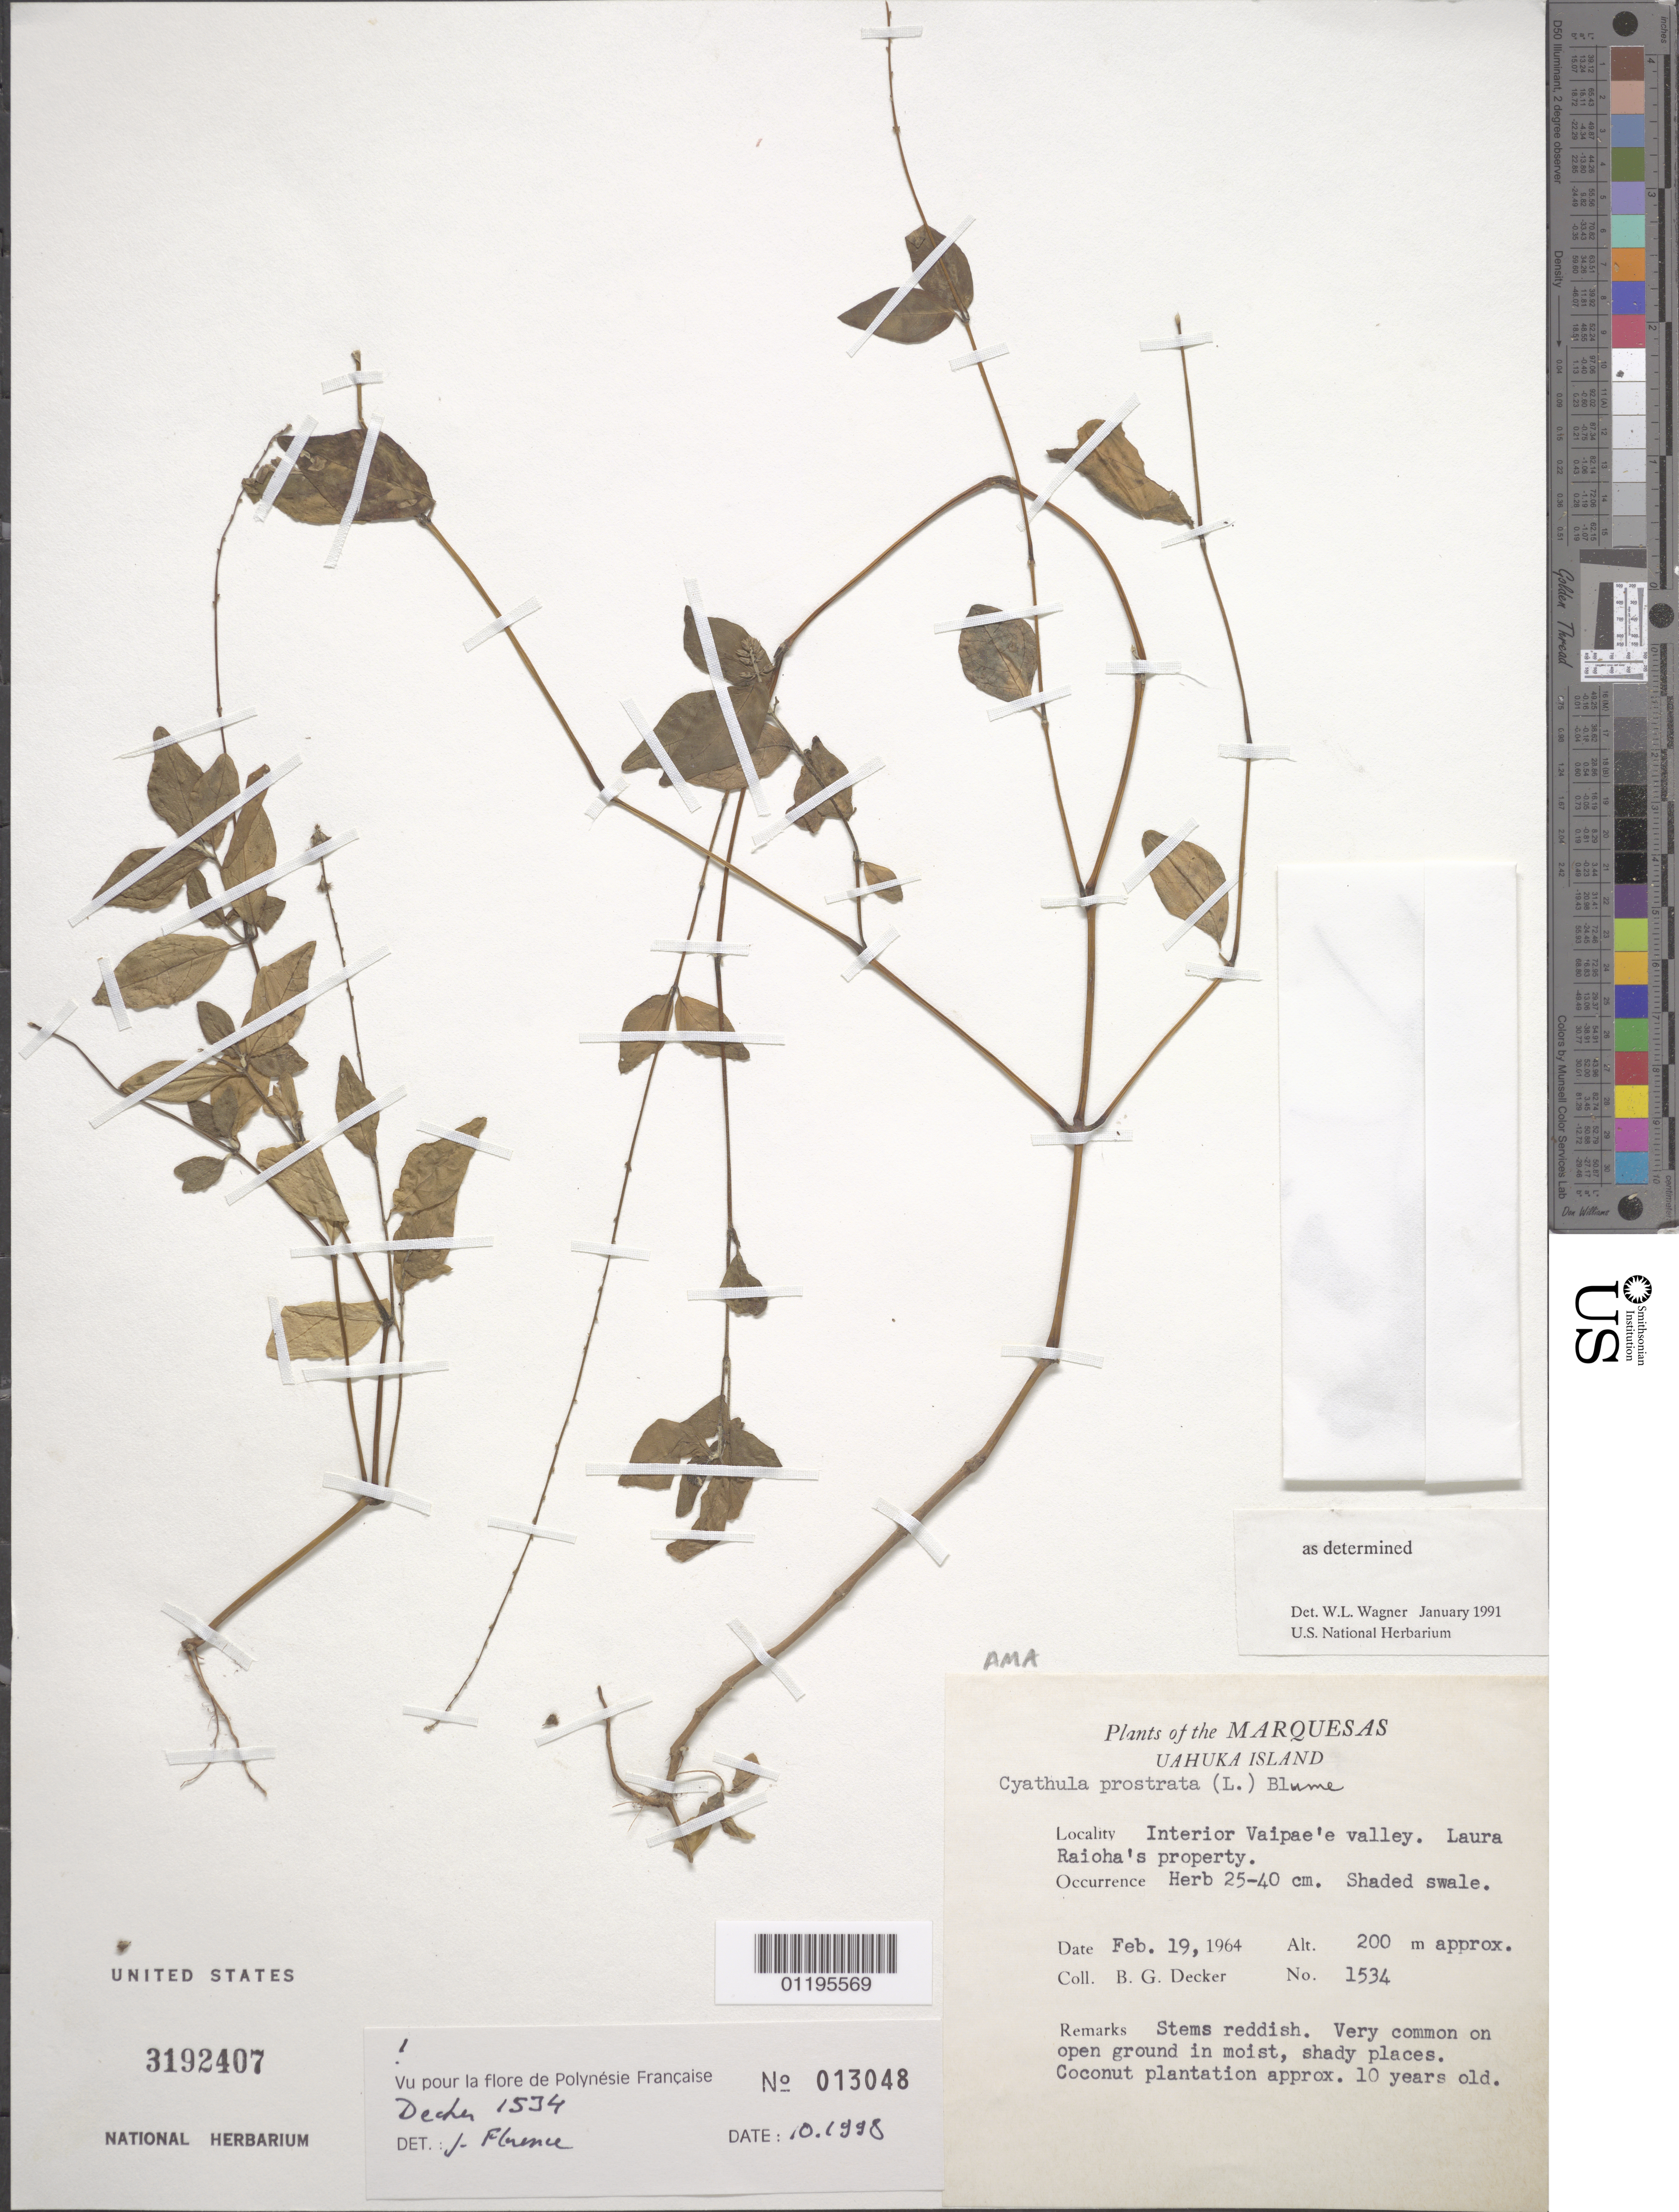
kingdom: Plantae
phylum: Tracheophyta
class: Magnoliopsida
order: Caryophyllales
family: Amaranthaceae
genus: Cyathula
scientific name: Cyathula prostrata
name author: (L.) Blume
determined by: Wagner, W. L., (BOT), Smithsonian Institution - National Museum of Natural History (UNITED STATES)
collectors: B. G. Decker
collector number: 1534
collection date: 1964-02-19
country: French Polynesia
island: Ua Huka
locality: interior Vaipae'e Valley, Laura Raioha's property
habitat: Shaded swale, Coconut plantation 10 years old. Very common on open ground in moist shady places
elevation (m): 200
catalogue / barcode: US 3192407